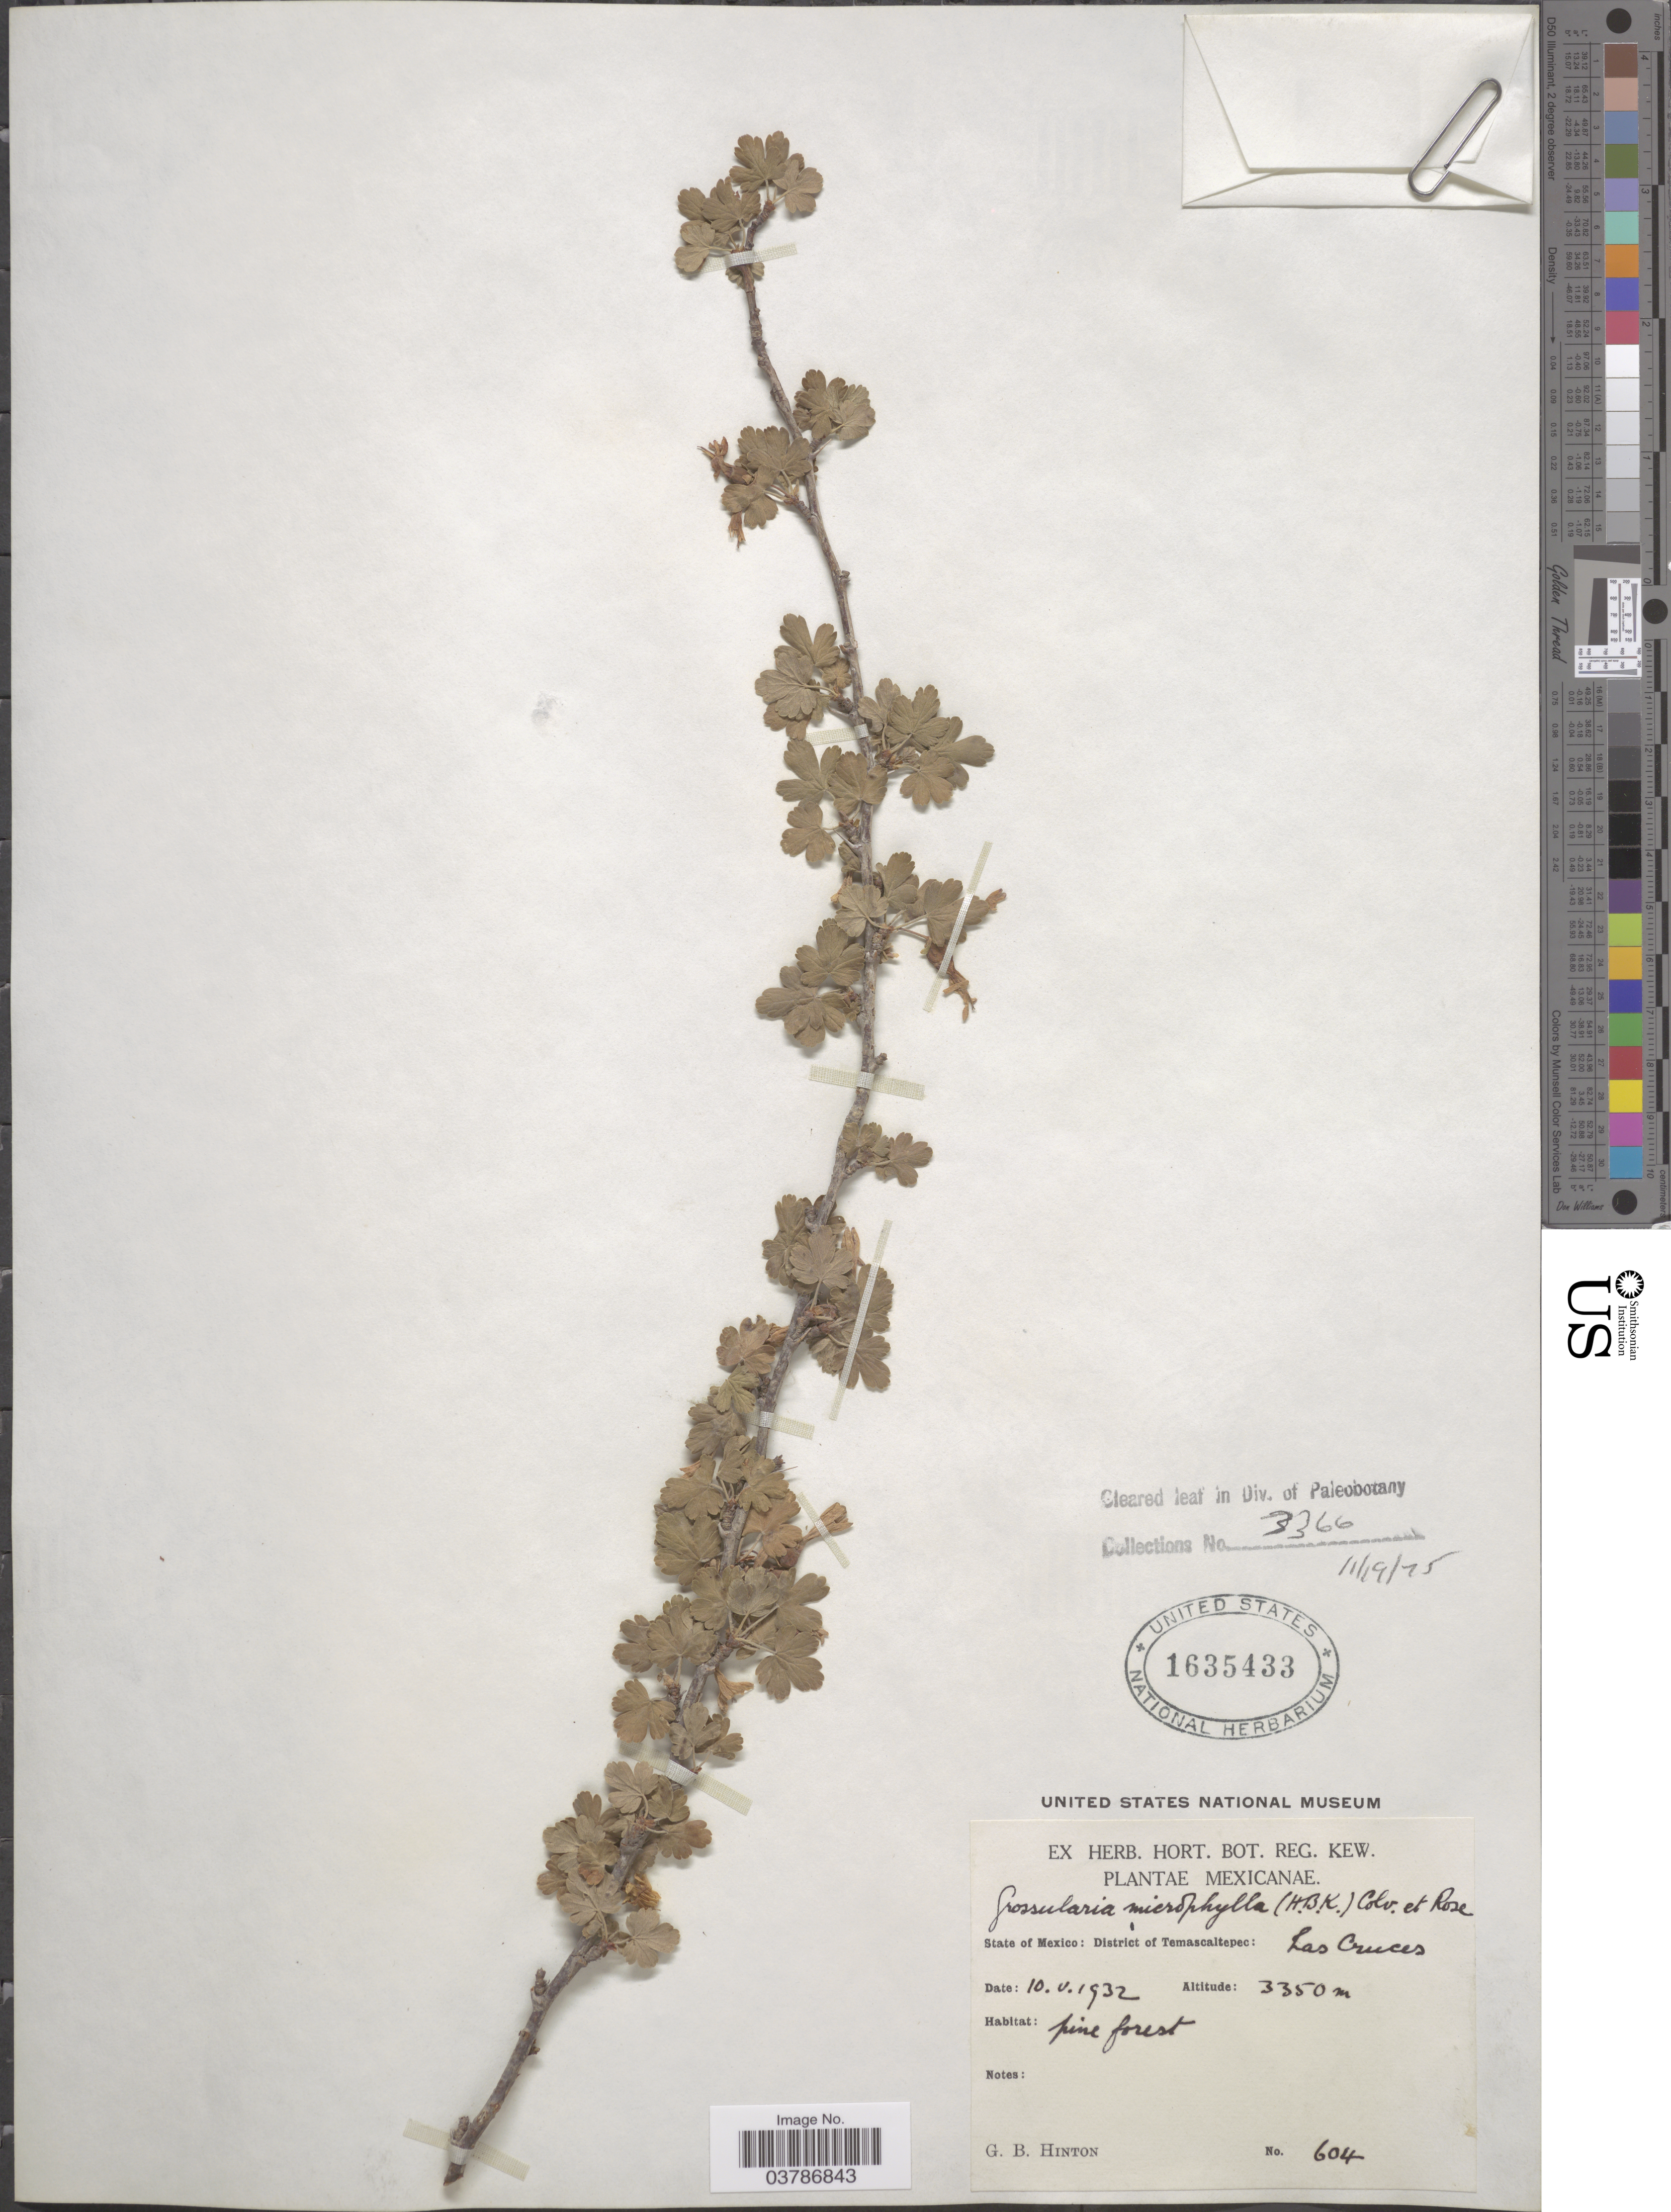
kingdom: Plantae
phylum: Tracheophyta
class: Magnoliopsida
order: Saxifragales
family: Grossulariaceae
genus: Ribes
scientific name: Ribes microphyllum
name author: Kunth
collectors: G. B. Hinton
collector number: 604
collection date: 1932-05-10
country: Mexico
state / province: México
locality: District: Temascaltepec. Las Cruces.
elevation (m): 3350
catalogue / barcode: US 1635433